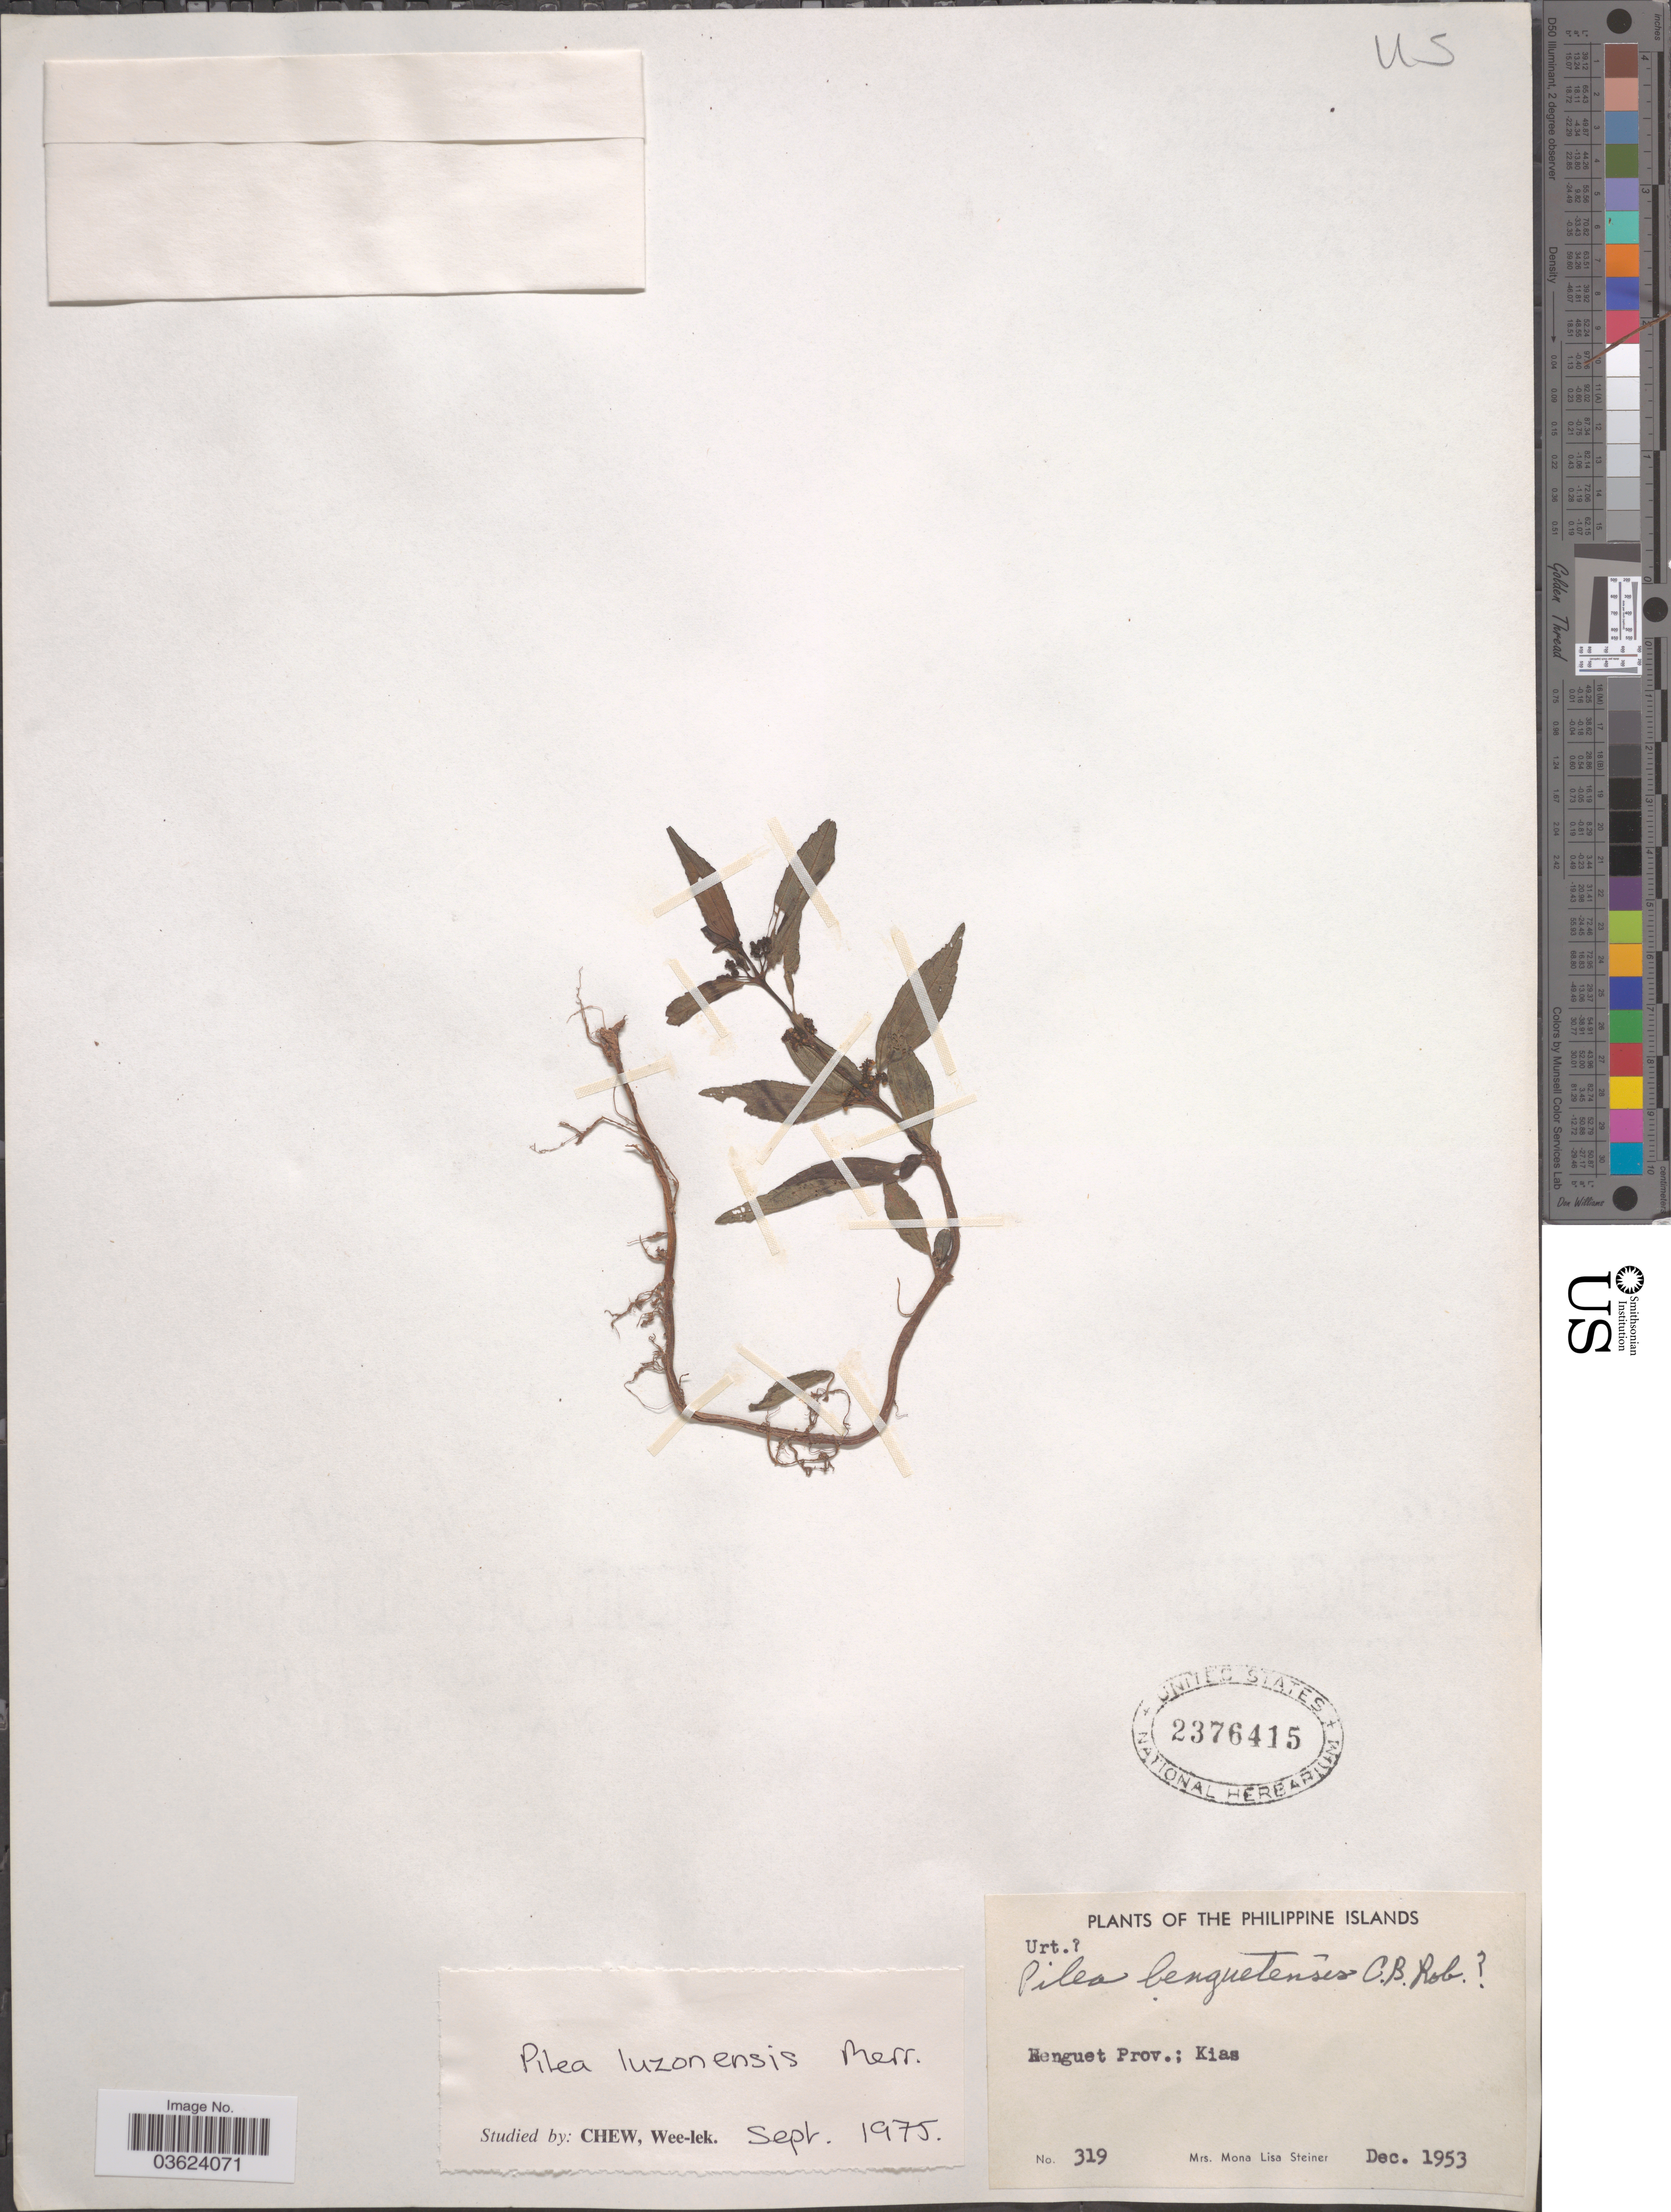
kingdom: Plantae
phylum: Tracheophyta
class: Magnoliopsida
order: Rosales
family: Urticaceae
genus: Pilea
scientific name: Pilea luzonensis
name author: Merr.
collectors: M. Steiner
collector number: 319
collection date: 1953-12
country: Philippines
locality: Benguet Prov.; Kias.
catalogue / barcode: US 2376415